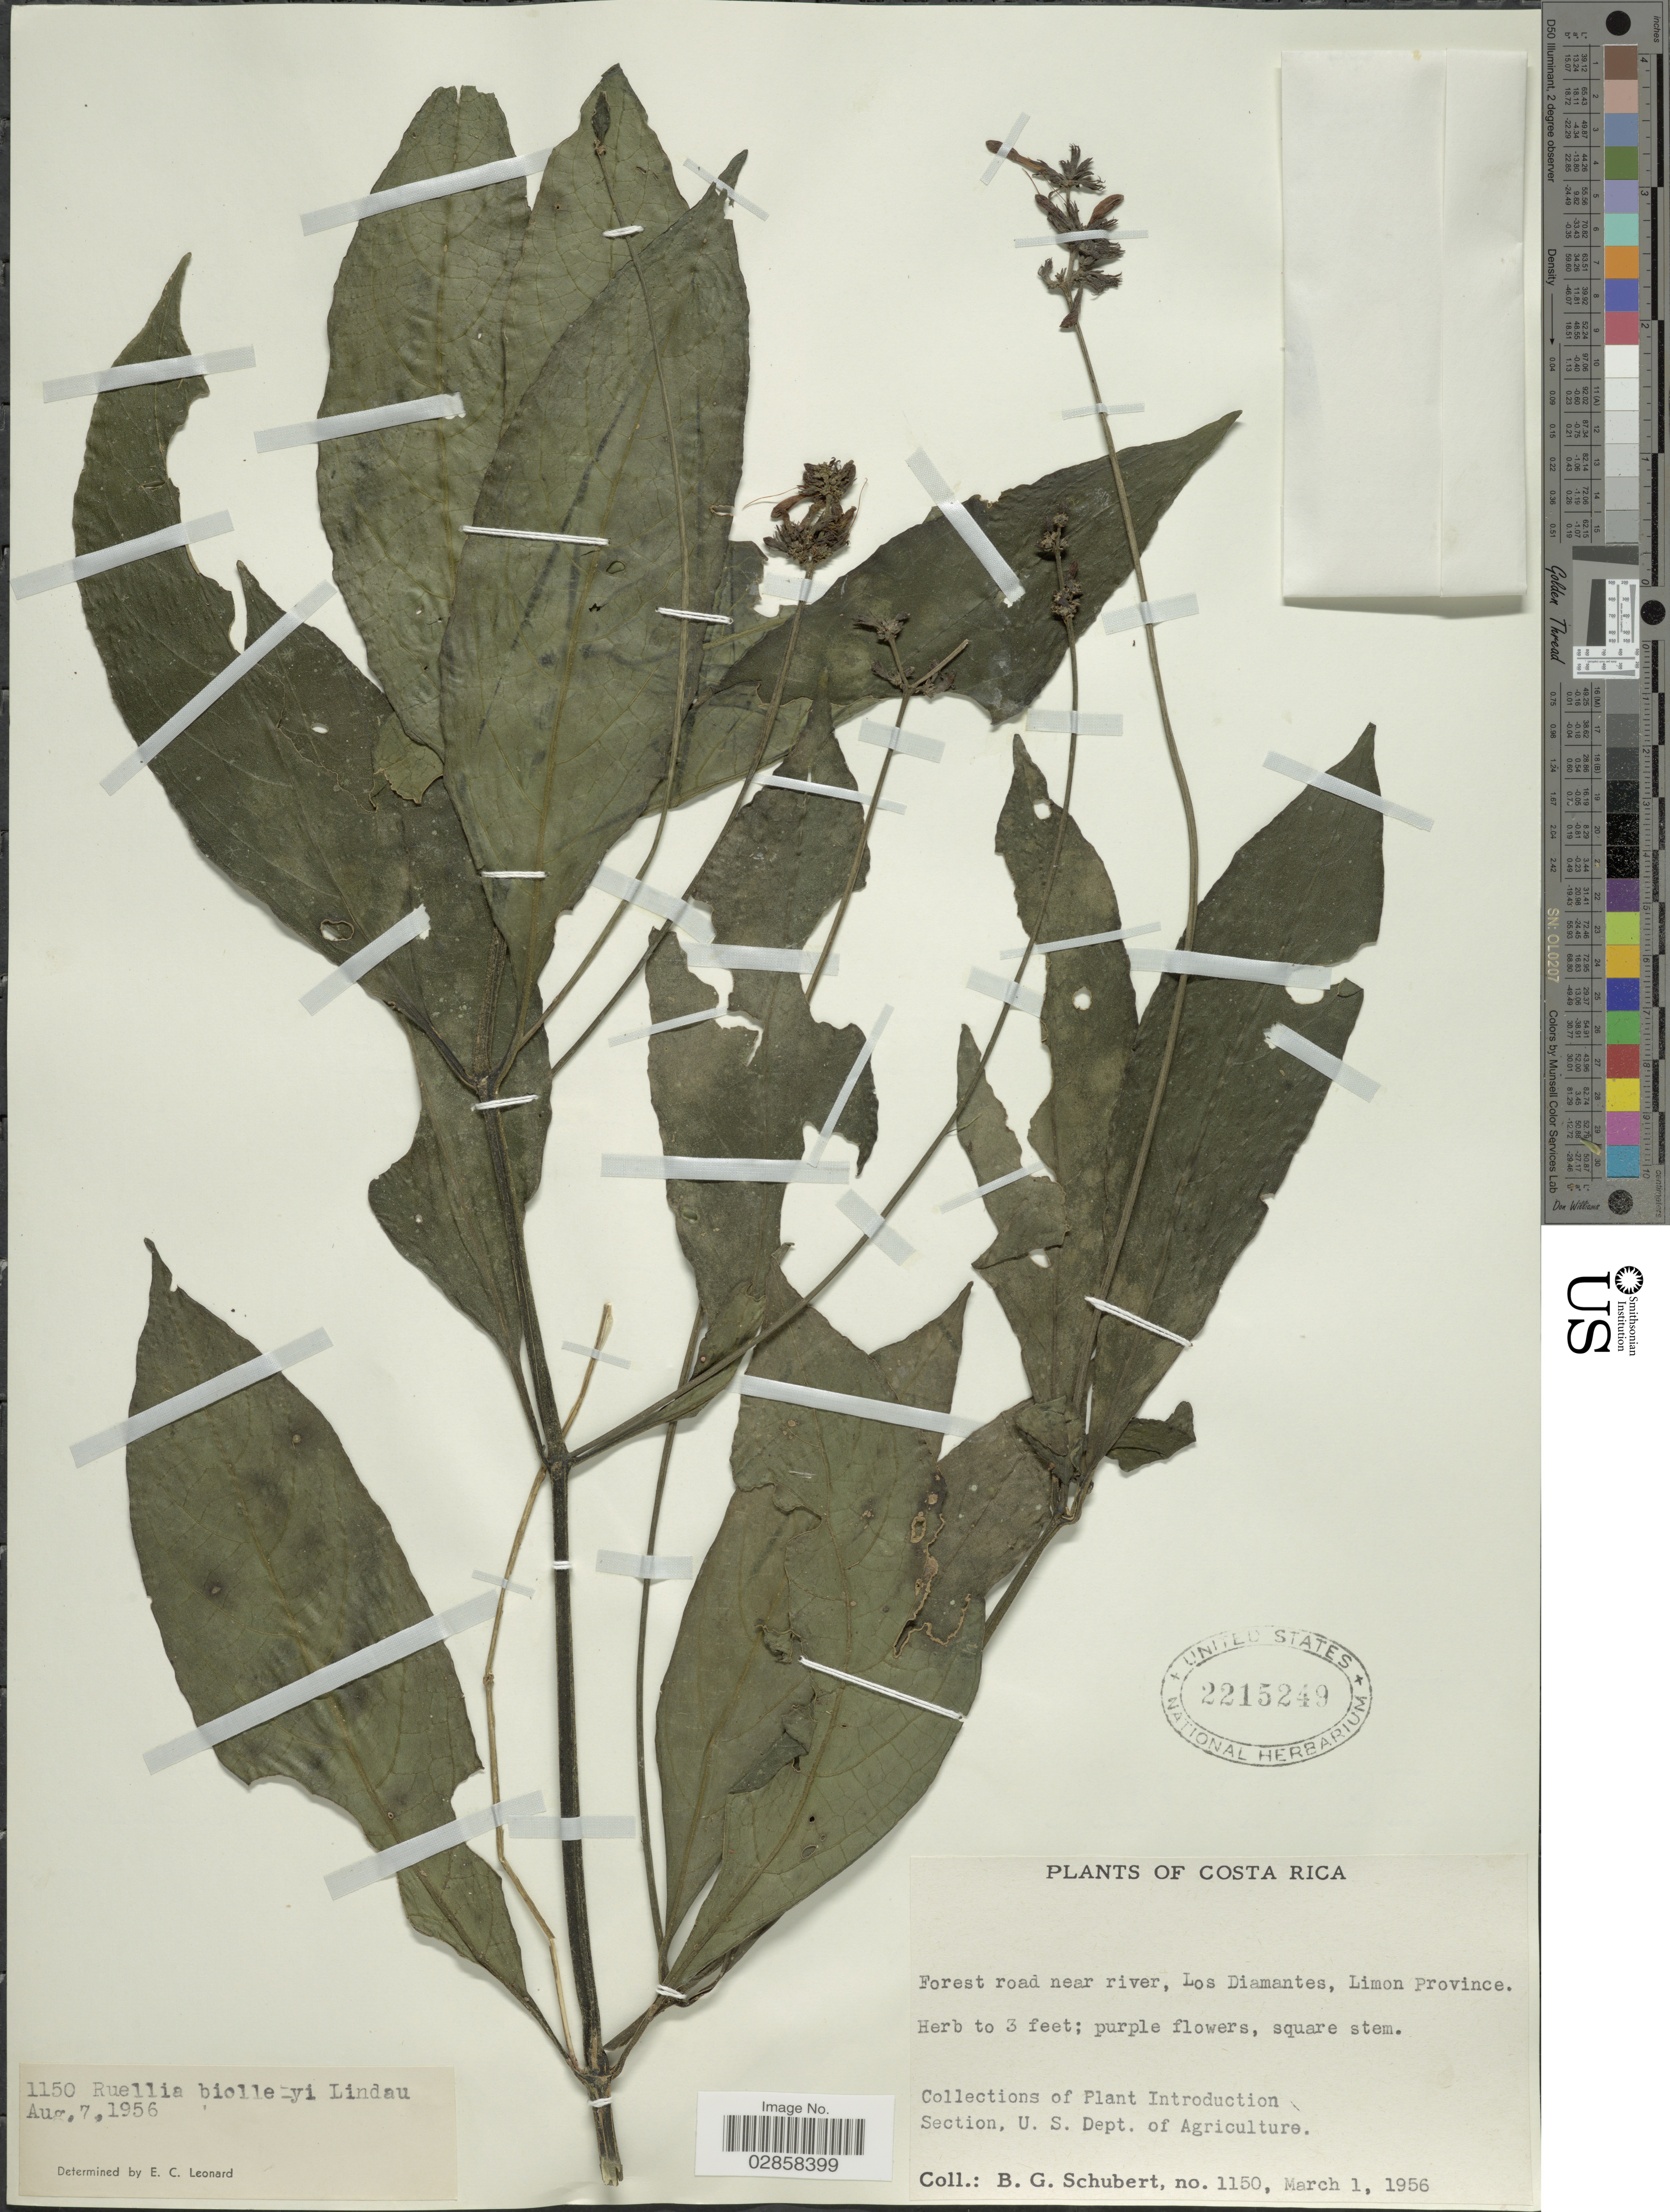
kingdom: Plantae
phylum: Tracheophyta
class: Magnoliopsida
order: Lamiales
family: Acanthaceae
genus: Ruellia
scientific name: Ruellia biolleyi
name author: Lindau in Pittier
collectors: B. Schubert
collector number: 1150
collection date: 1956-03-01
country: Costa Rica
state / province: Limón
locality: Forest road near river, Los Diamantes.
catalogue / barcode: US 2215249